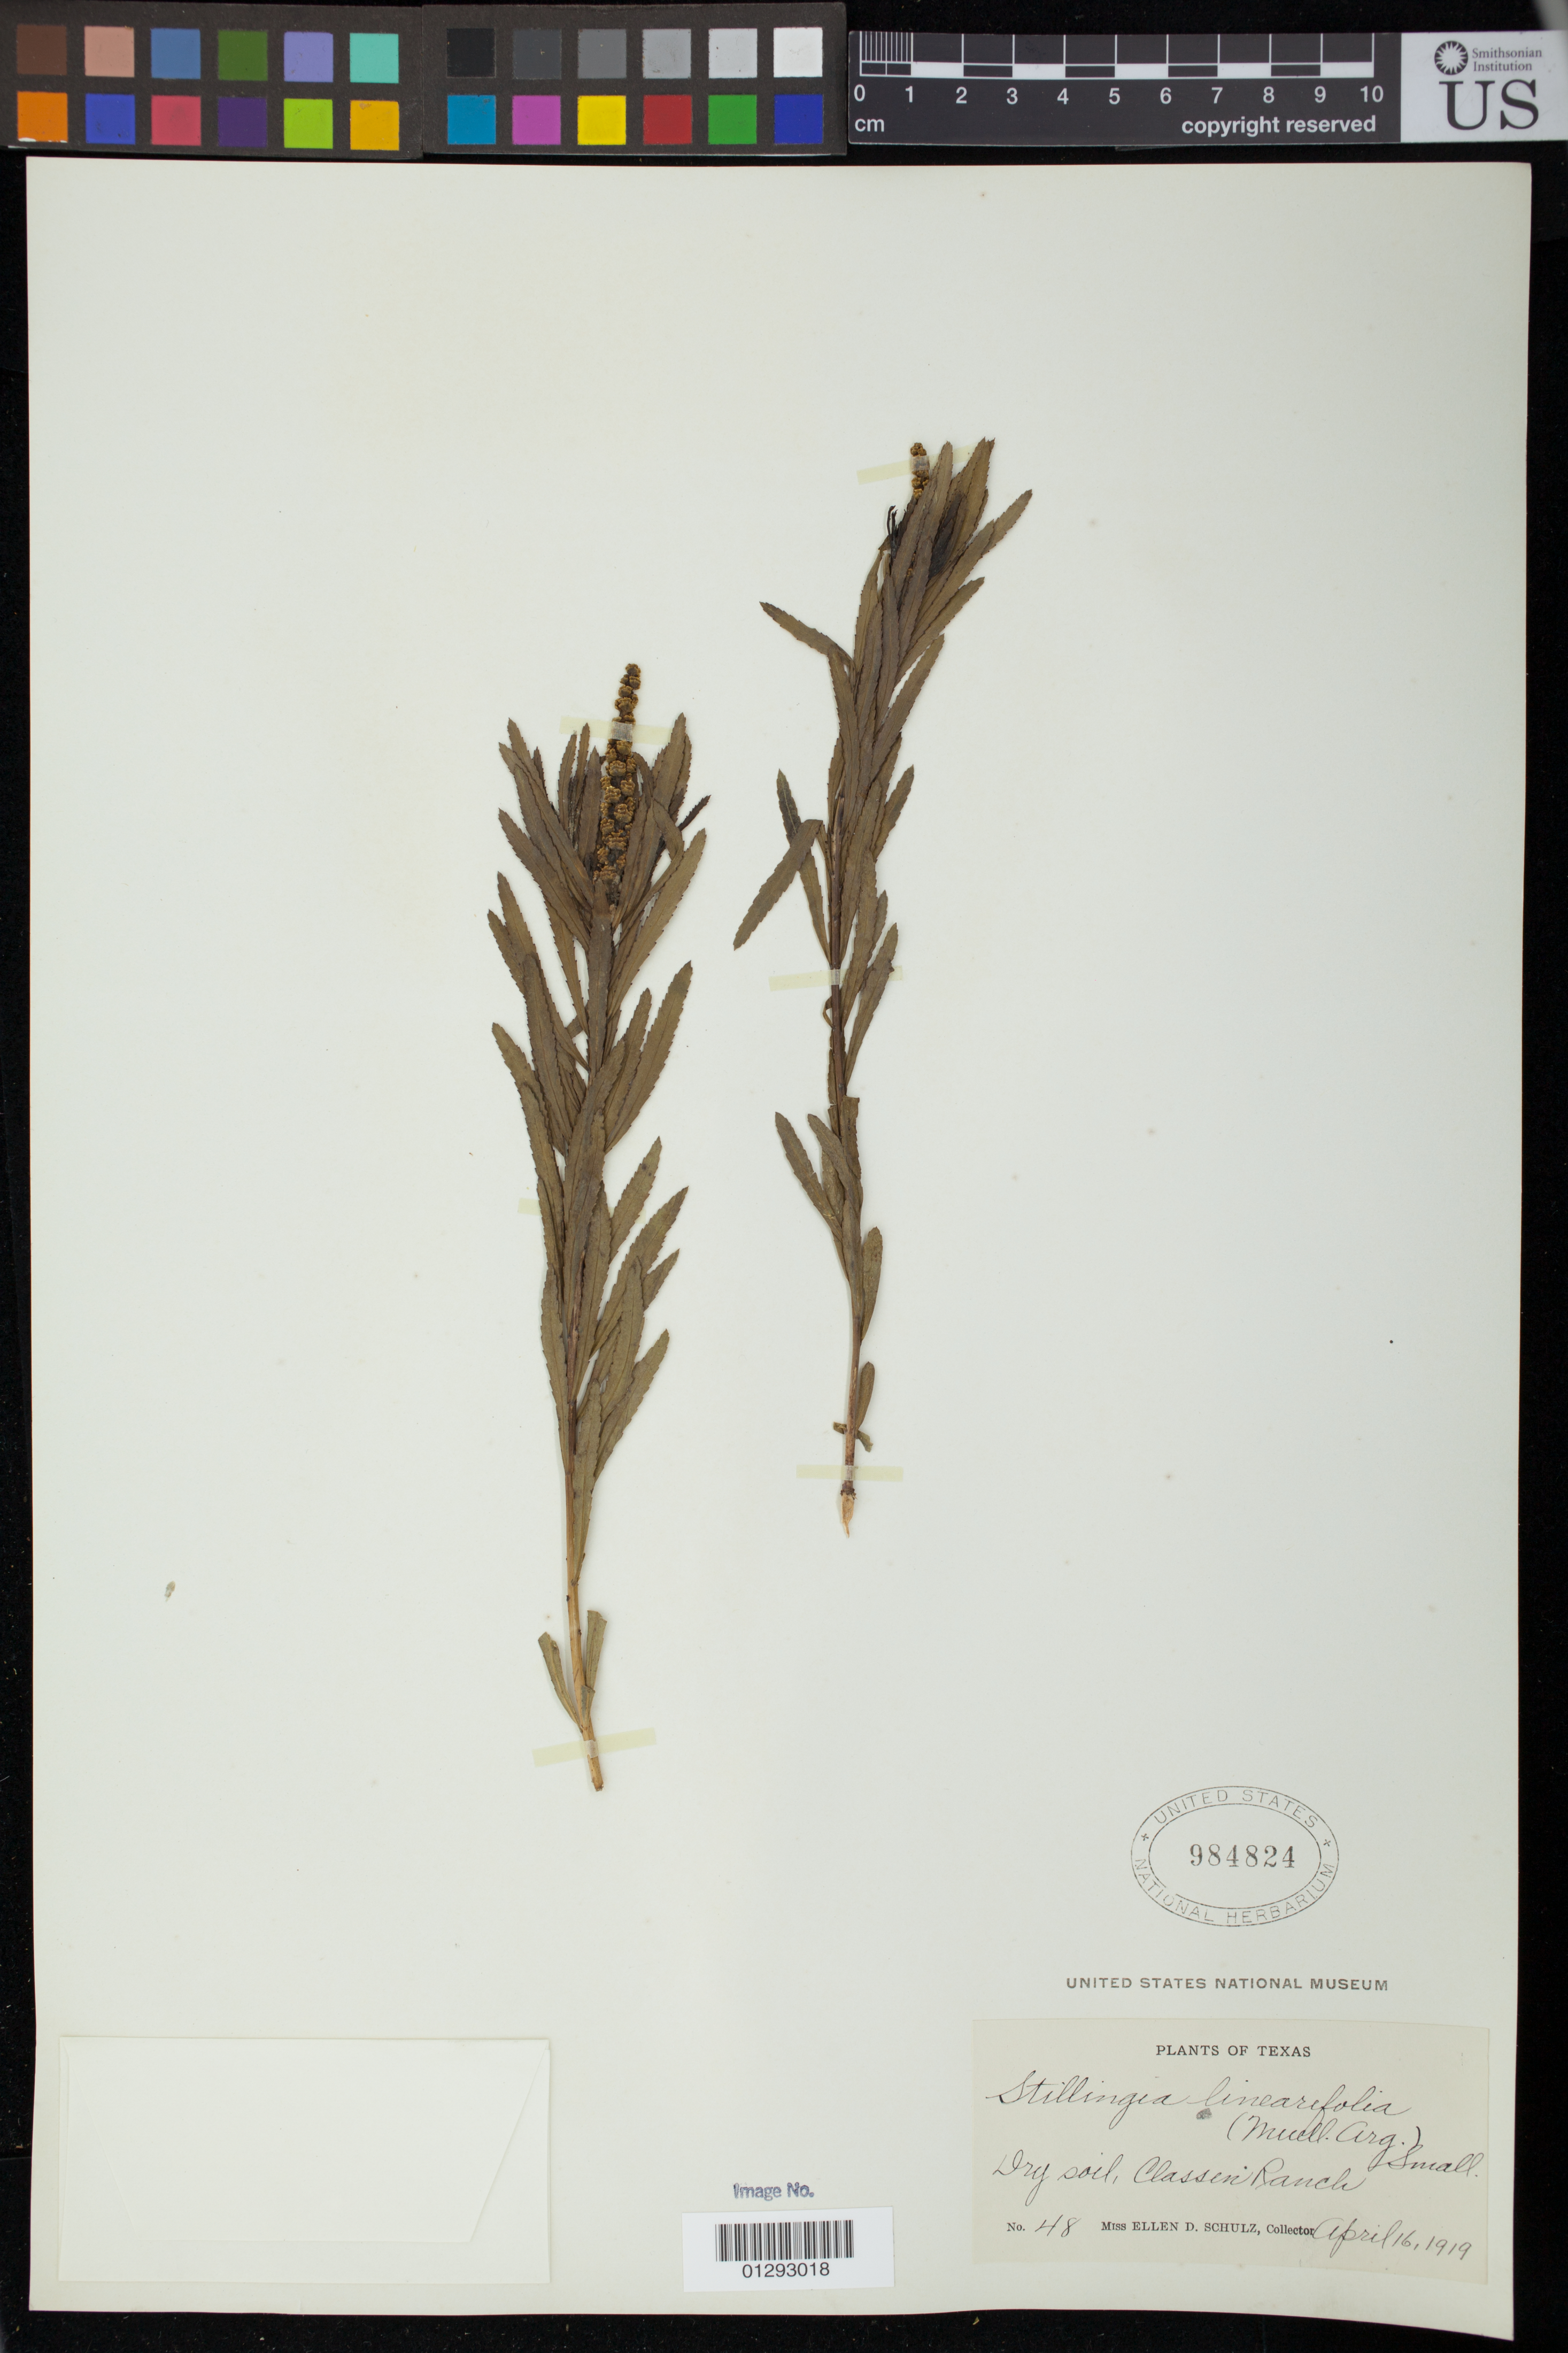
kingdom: Plantae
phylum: Tracheophyta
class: Magnoliopsida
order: Malpighiales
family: Euphorbiaceae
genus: Stillingia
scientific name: Stillingia texana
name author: I.M. Johnst.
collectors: E. D. Schulz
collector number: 48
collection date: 1919-04-16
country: United States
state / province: Texas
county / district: Bexar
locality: Classen Ranch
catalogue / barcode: US 984824